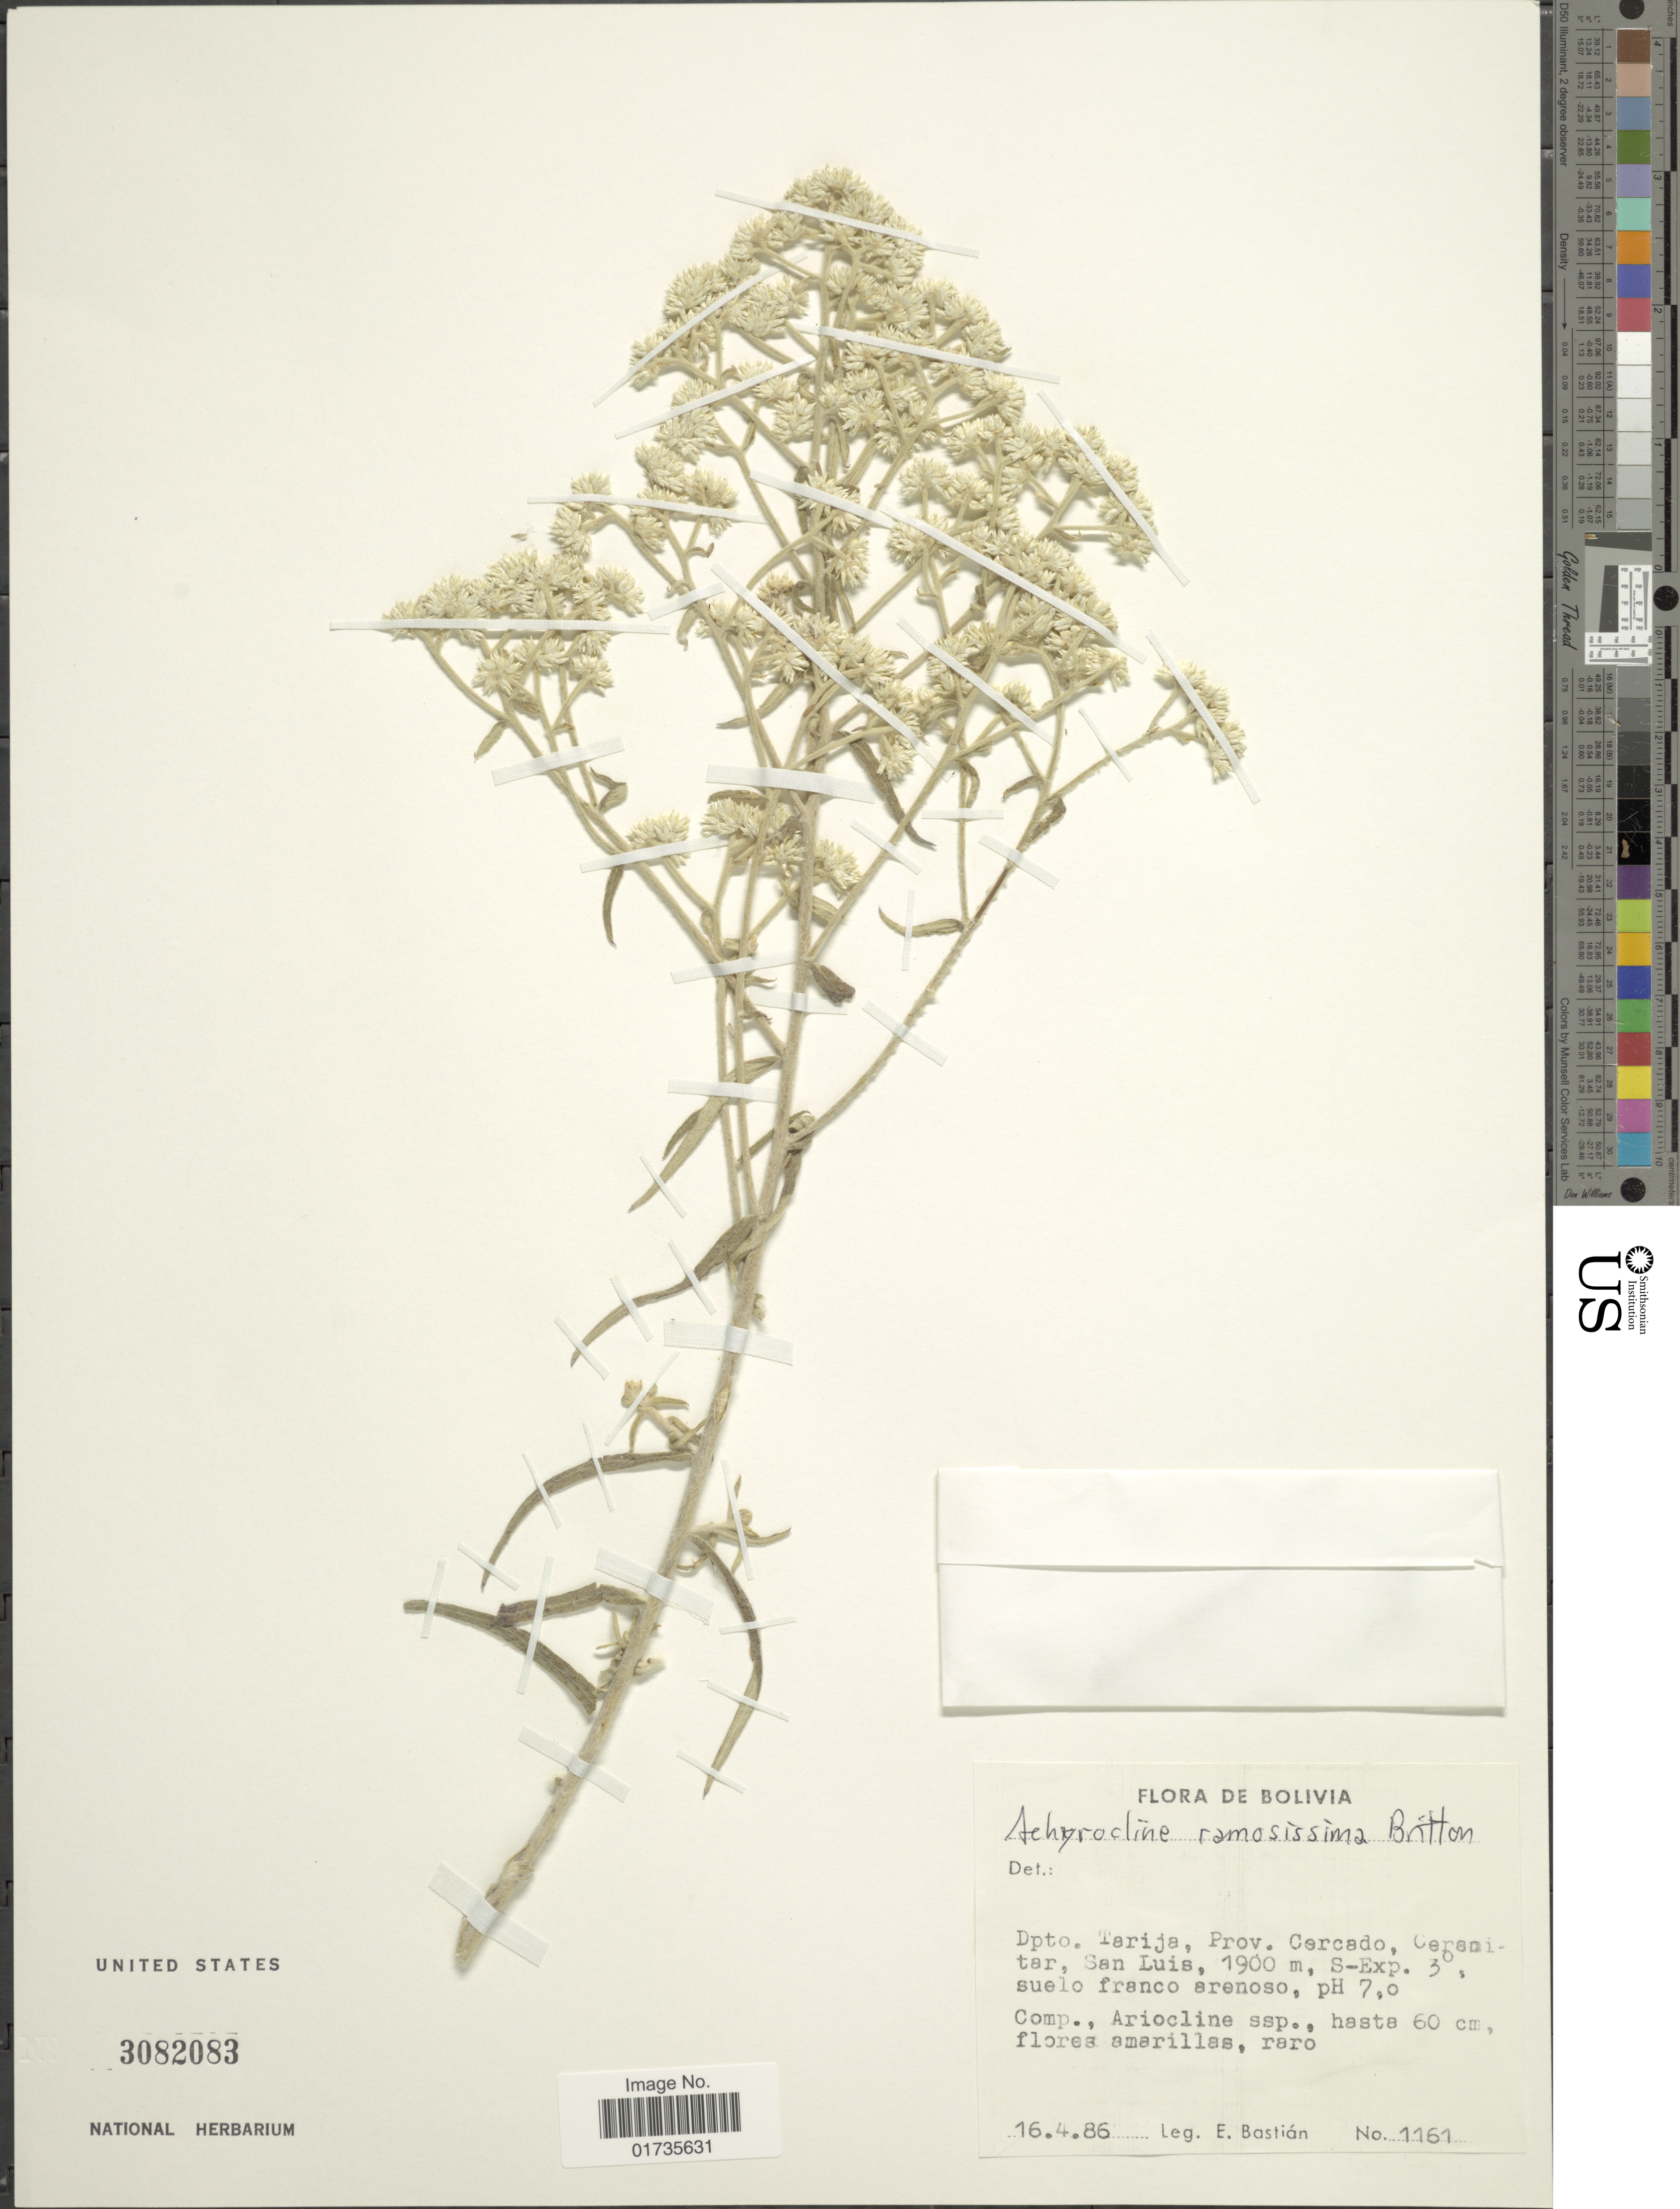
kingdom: Plantae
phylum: Tracheophyta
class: Magnoliopsida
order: Asterales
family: Asteraceae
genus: Achyrocline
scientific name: Achyrocline ramosissima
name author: (Sch. Bip.) Britton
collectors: E. Bastian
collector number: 1161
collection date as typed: Transcribed d/m/y: 16/4/86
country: Bolivia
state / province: Tarija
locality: Bolivia. Dpto.Tarija,: Prov. Cercado, Ceranitar, San Luis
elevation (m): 1900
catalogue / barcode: US 3082083